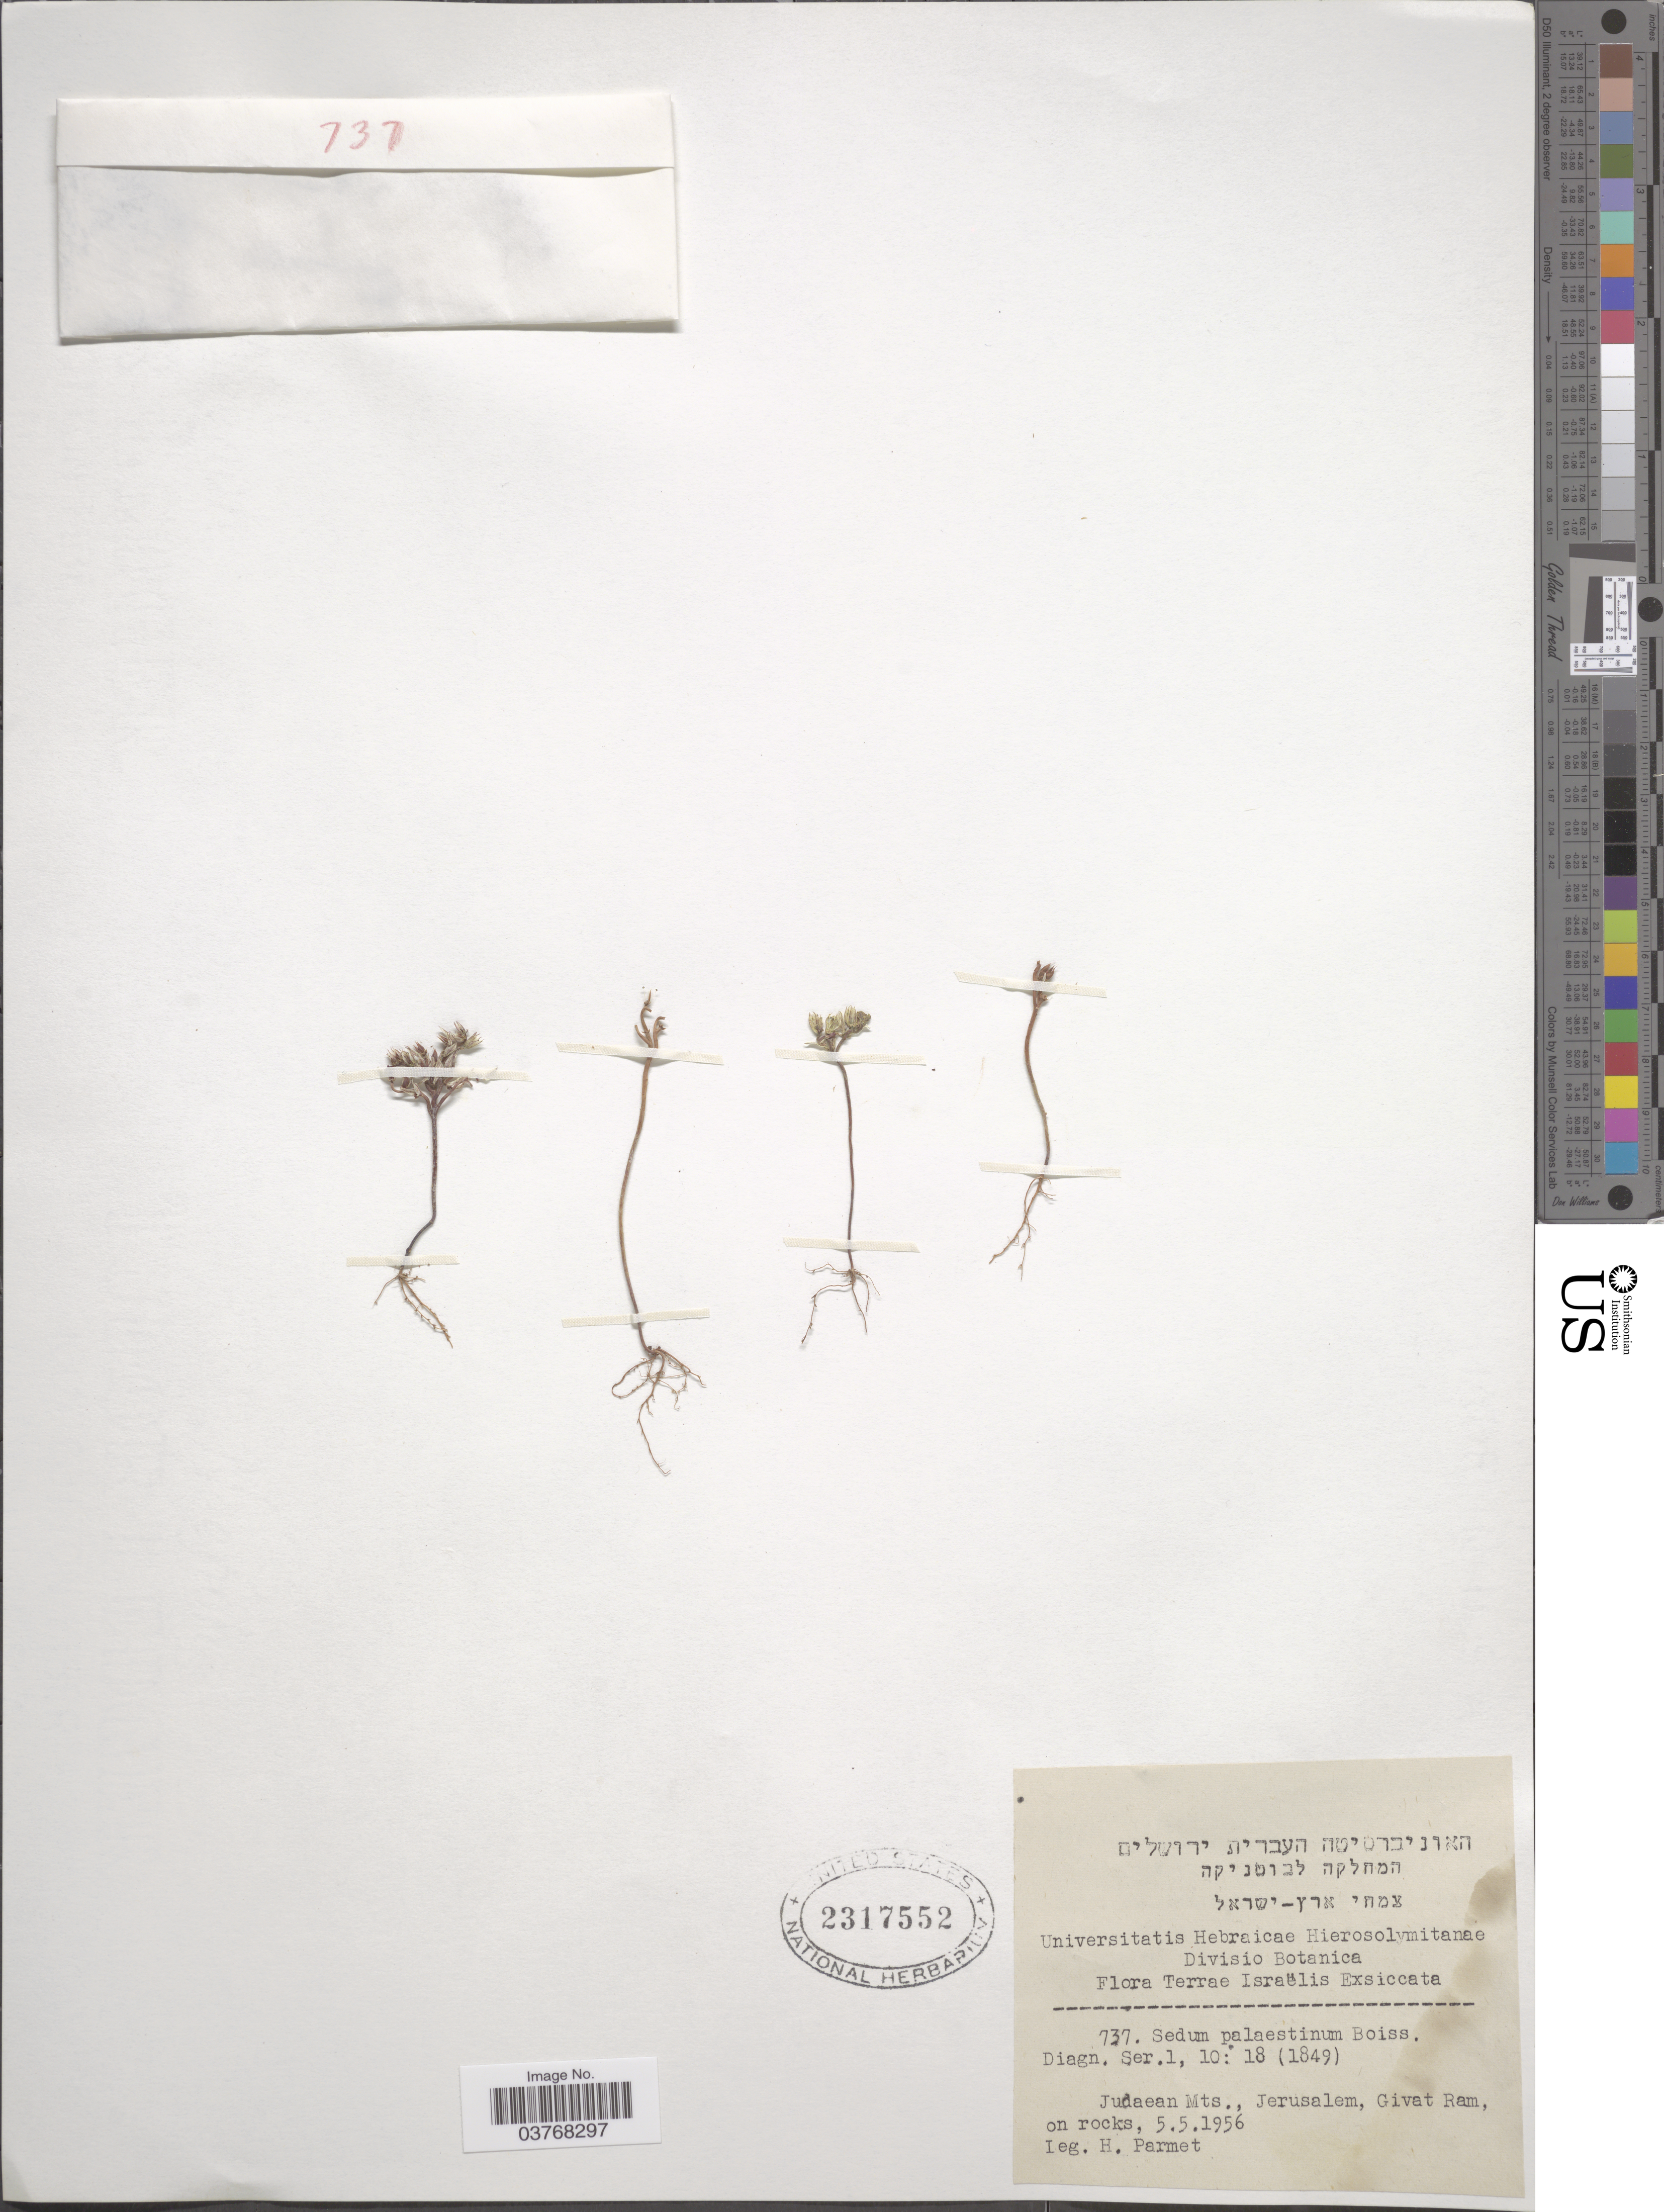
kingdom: Plantae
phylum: Tracheophyta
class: Magnoliopsida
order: Saxifragales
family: Crassulaceae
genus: Sedum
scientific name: Sedum palaestinum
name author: Boiss.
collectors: H. Parmet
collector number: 737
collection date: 1956-05-05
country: Israel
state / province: Jerusalem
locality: Terrae Israëlis. Judaean Mts., Givat Ram.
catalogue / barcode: US 2317552